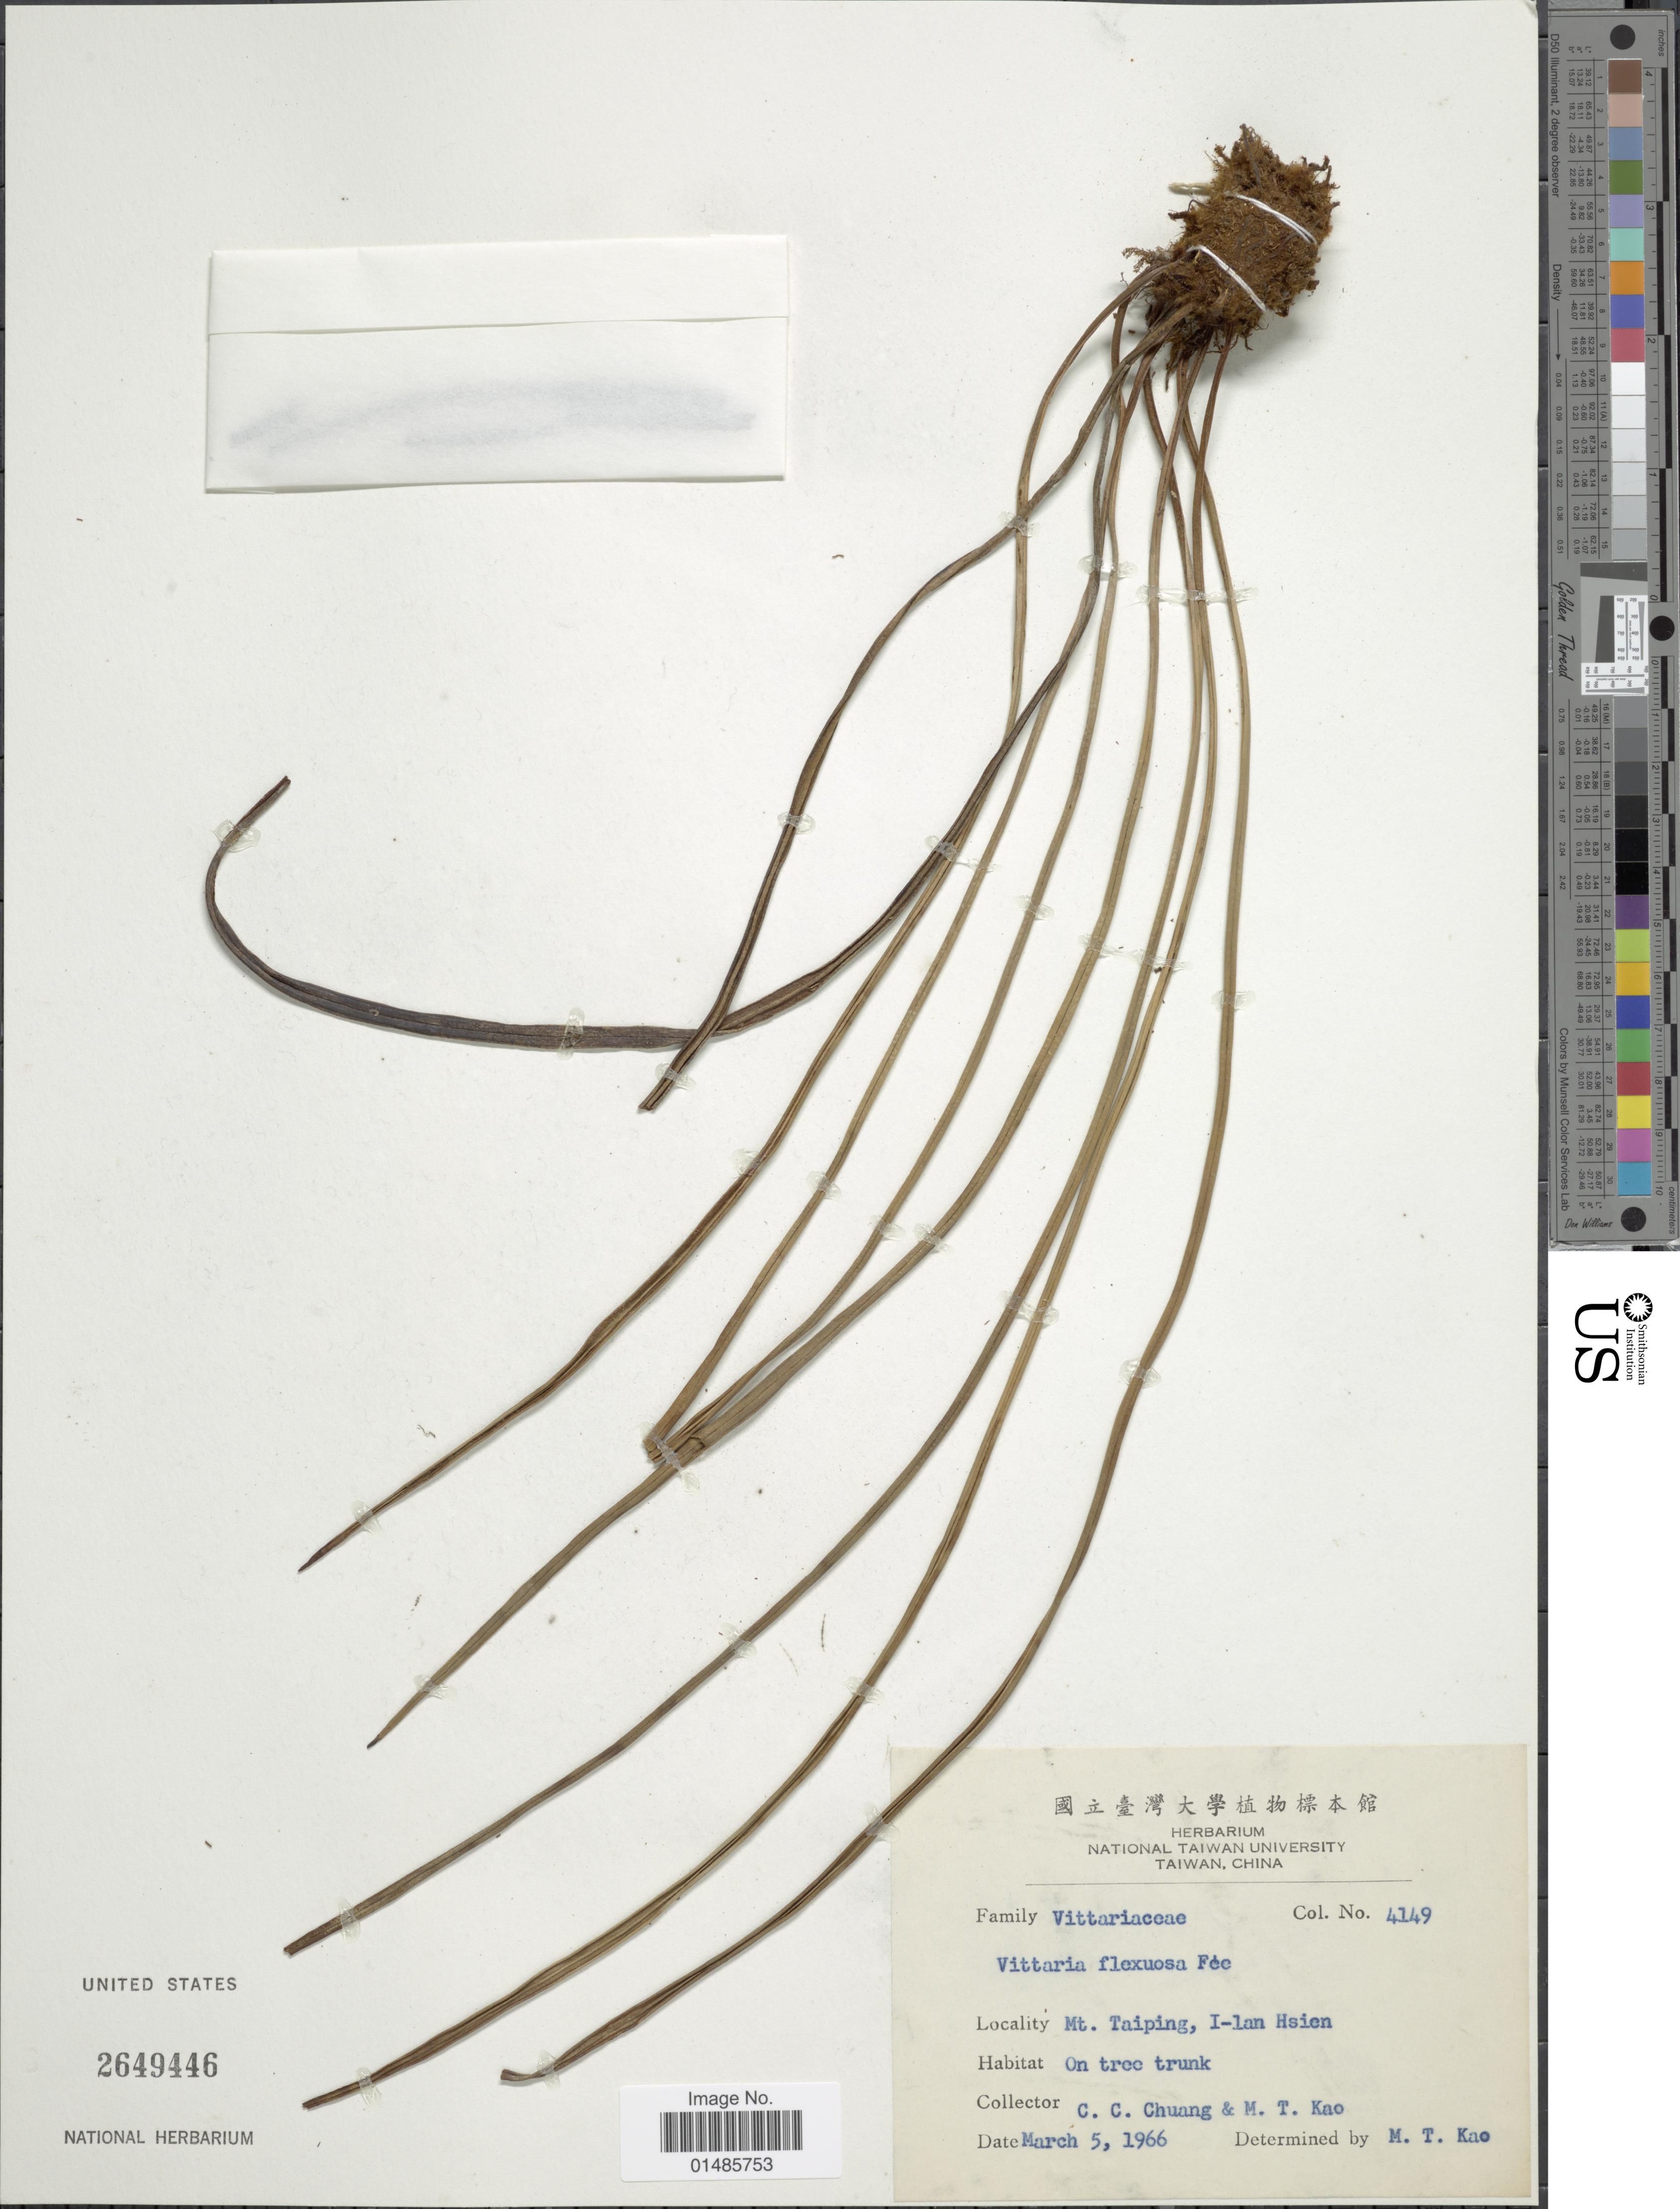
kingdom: Plantae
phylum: Tracheophyta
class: Polypodiopsida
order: Polypodiales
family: Pteridaceae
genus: Haplopteris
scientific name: Haplopteris flexuosa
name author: (Fée) E.H. Crane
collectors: C. C. Chuang & M. T. Kao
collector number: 4149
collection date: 1966-03-05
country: Taiwan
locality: Mt. Taiping, I-lan Hsien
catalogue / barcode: US 2649446